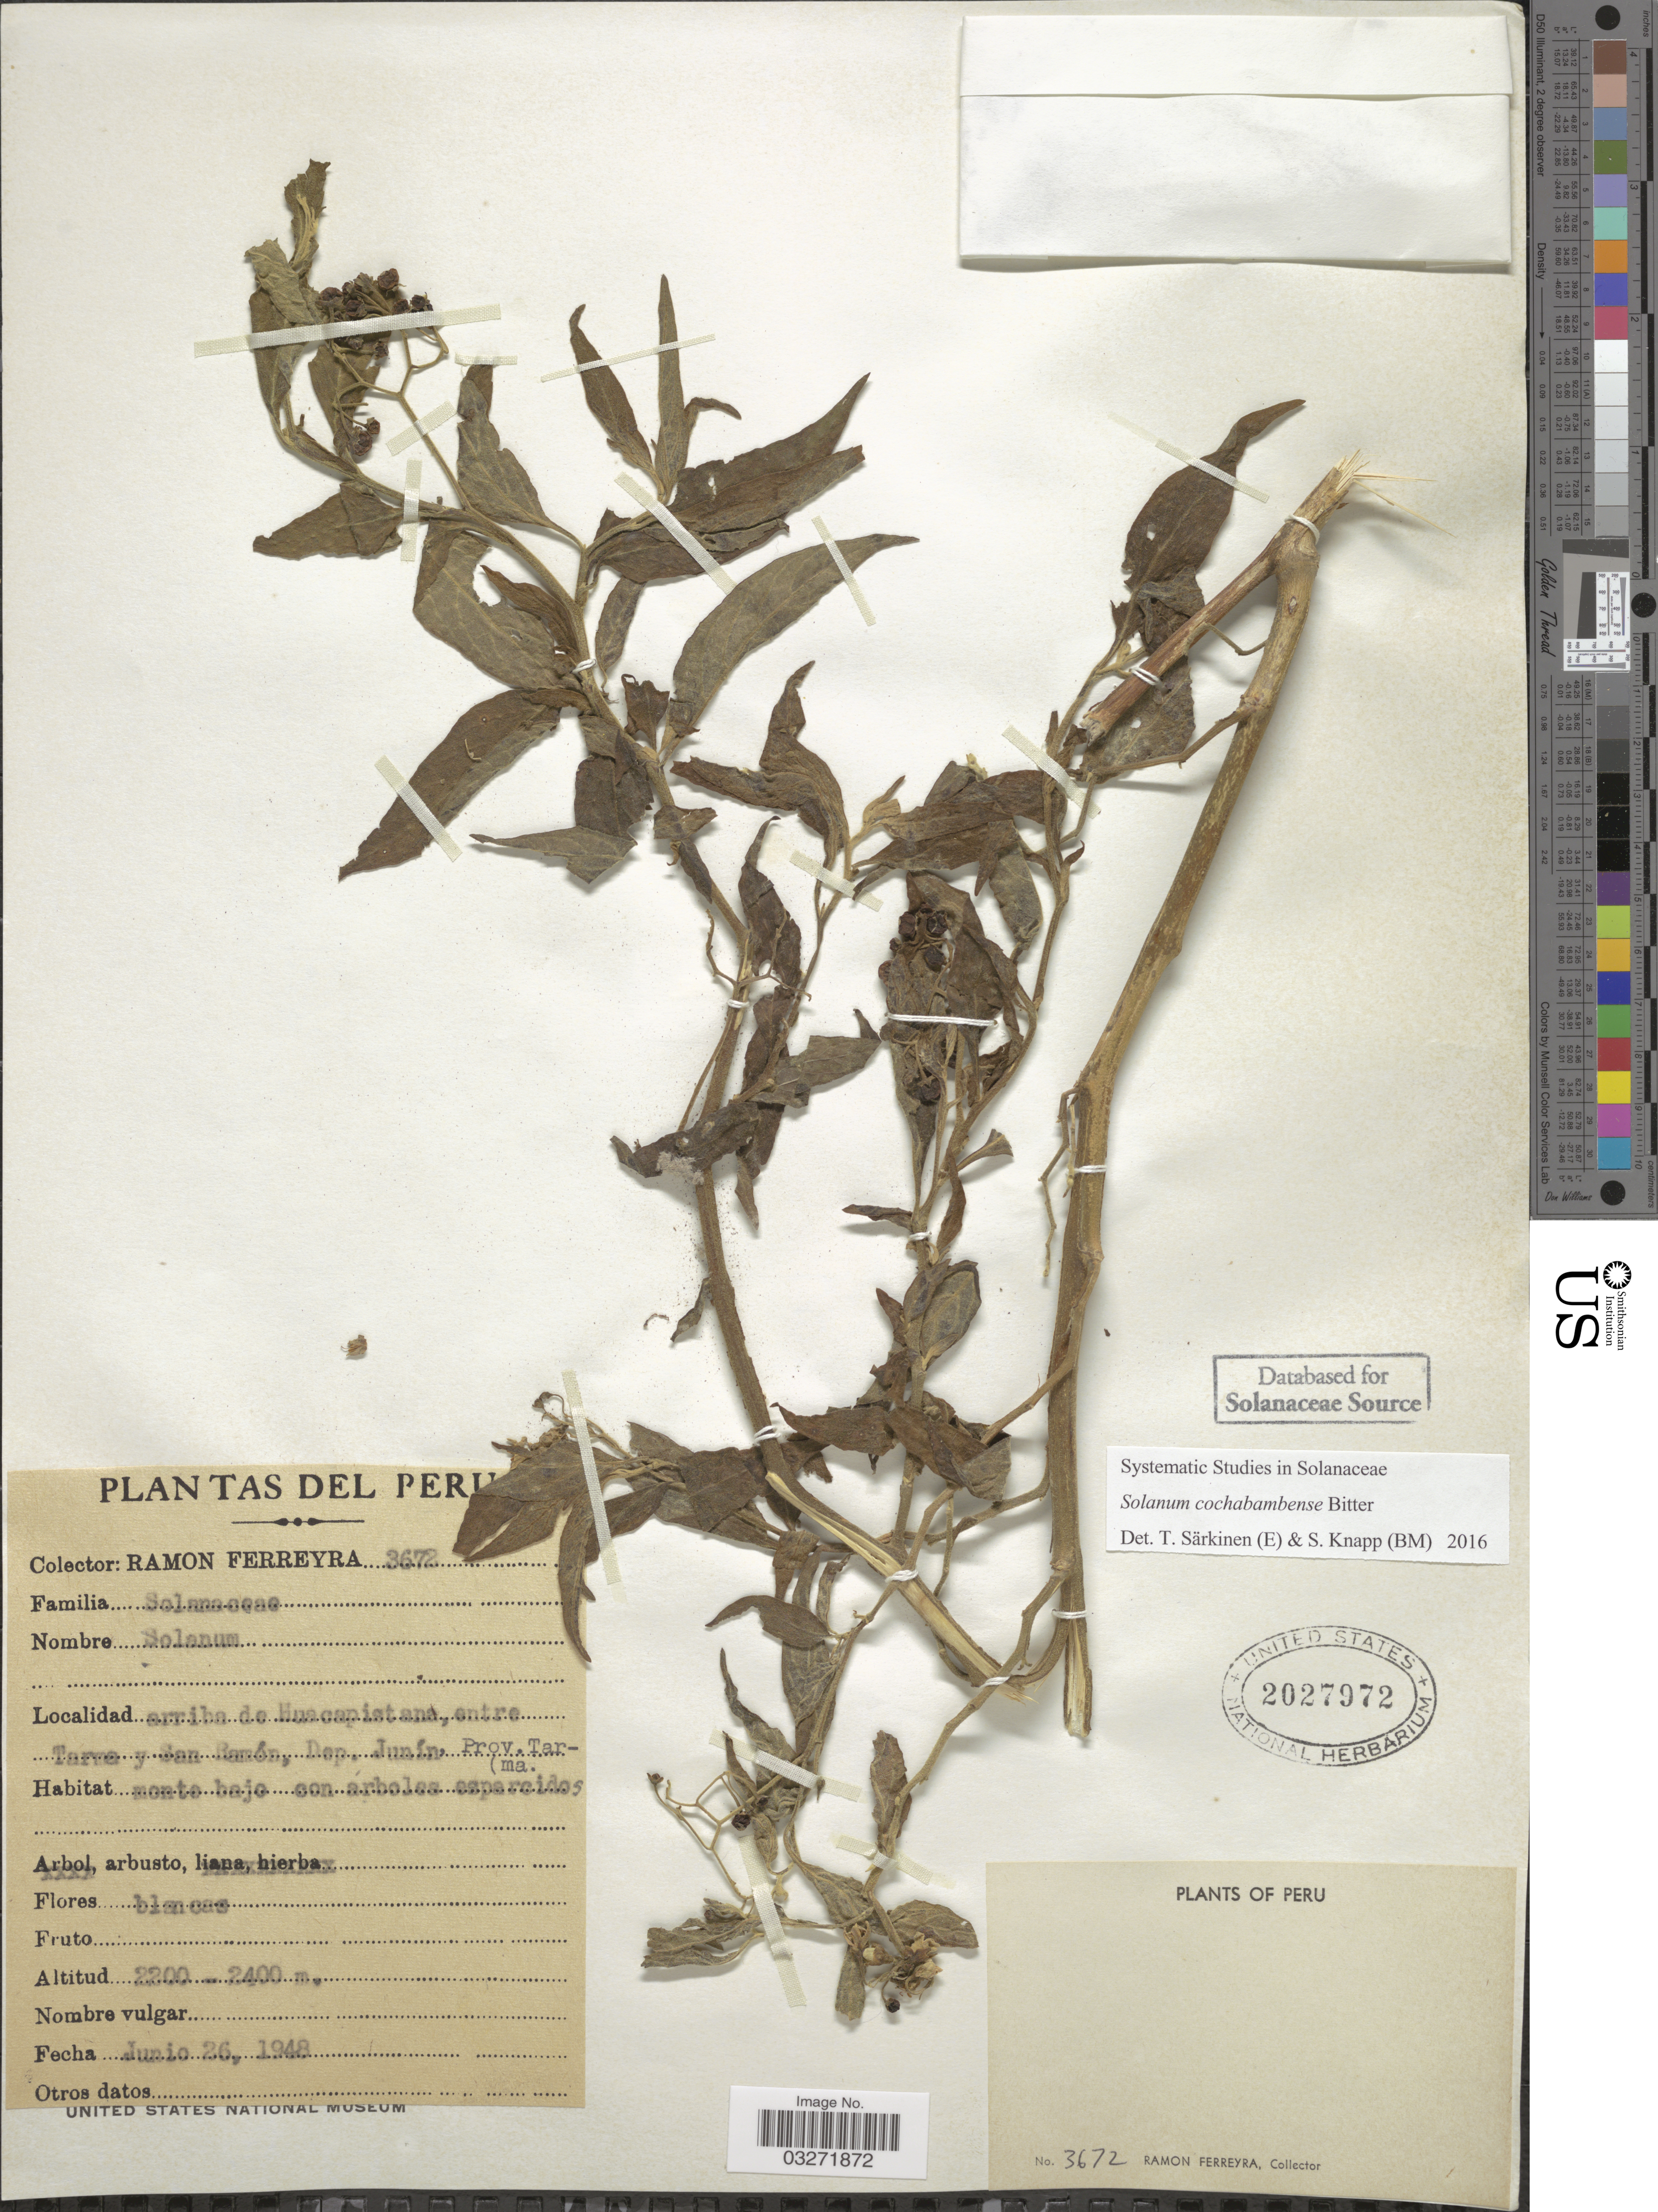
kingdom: Plantae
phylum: Tracheophyta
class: Magnoliopsida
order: Solanales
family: Solanaceae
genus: Solanum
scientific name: Solanum cochabambense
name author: Bitter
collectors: R. A. Ferreyra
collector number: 3672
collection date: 1948-06-26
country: Peru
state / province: Junín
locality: Arriba de Huacapistana, entre Tarma y San Ramón, Dep. Junín, Prov. Tarma.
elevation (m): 2200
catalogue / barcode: US 2027972